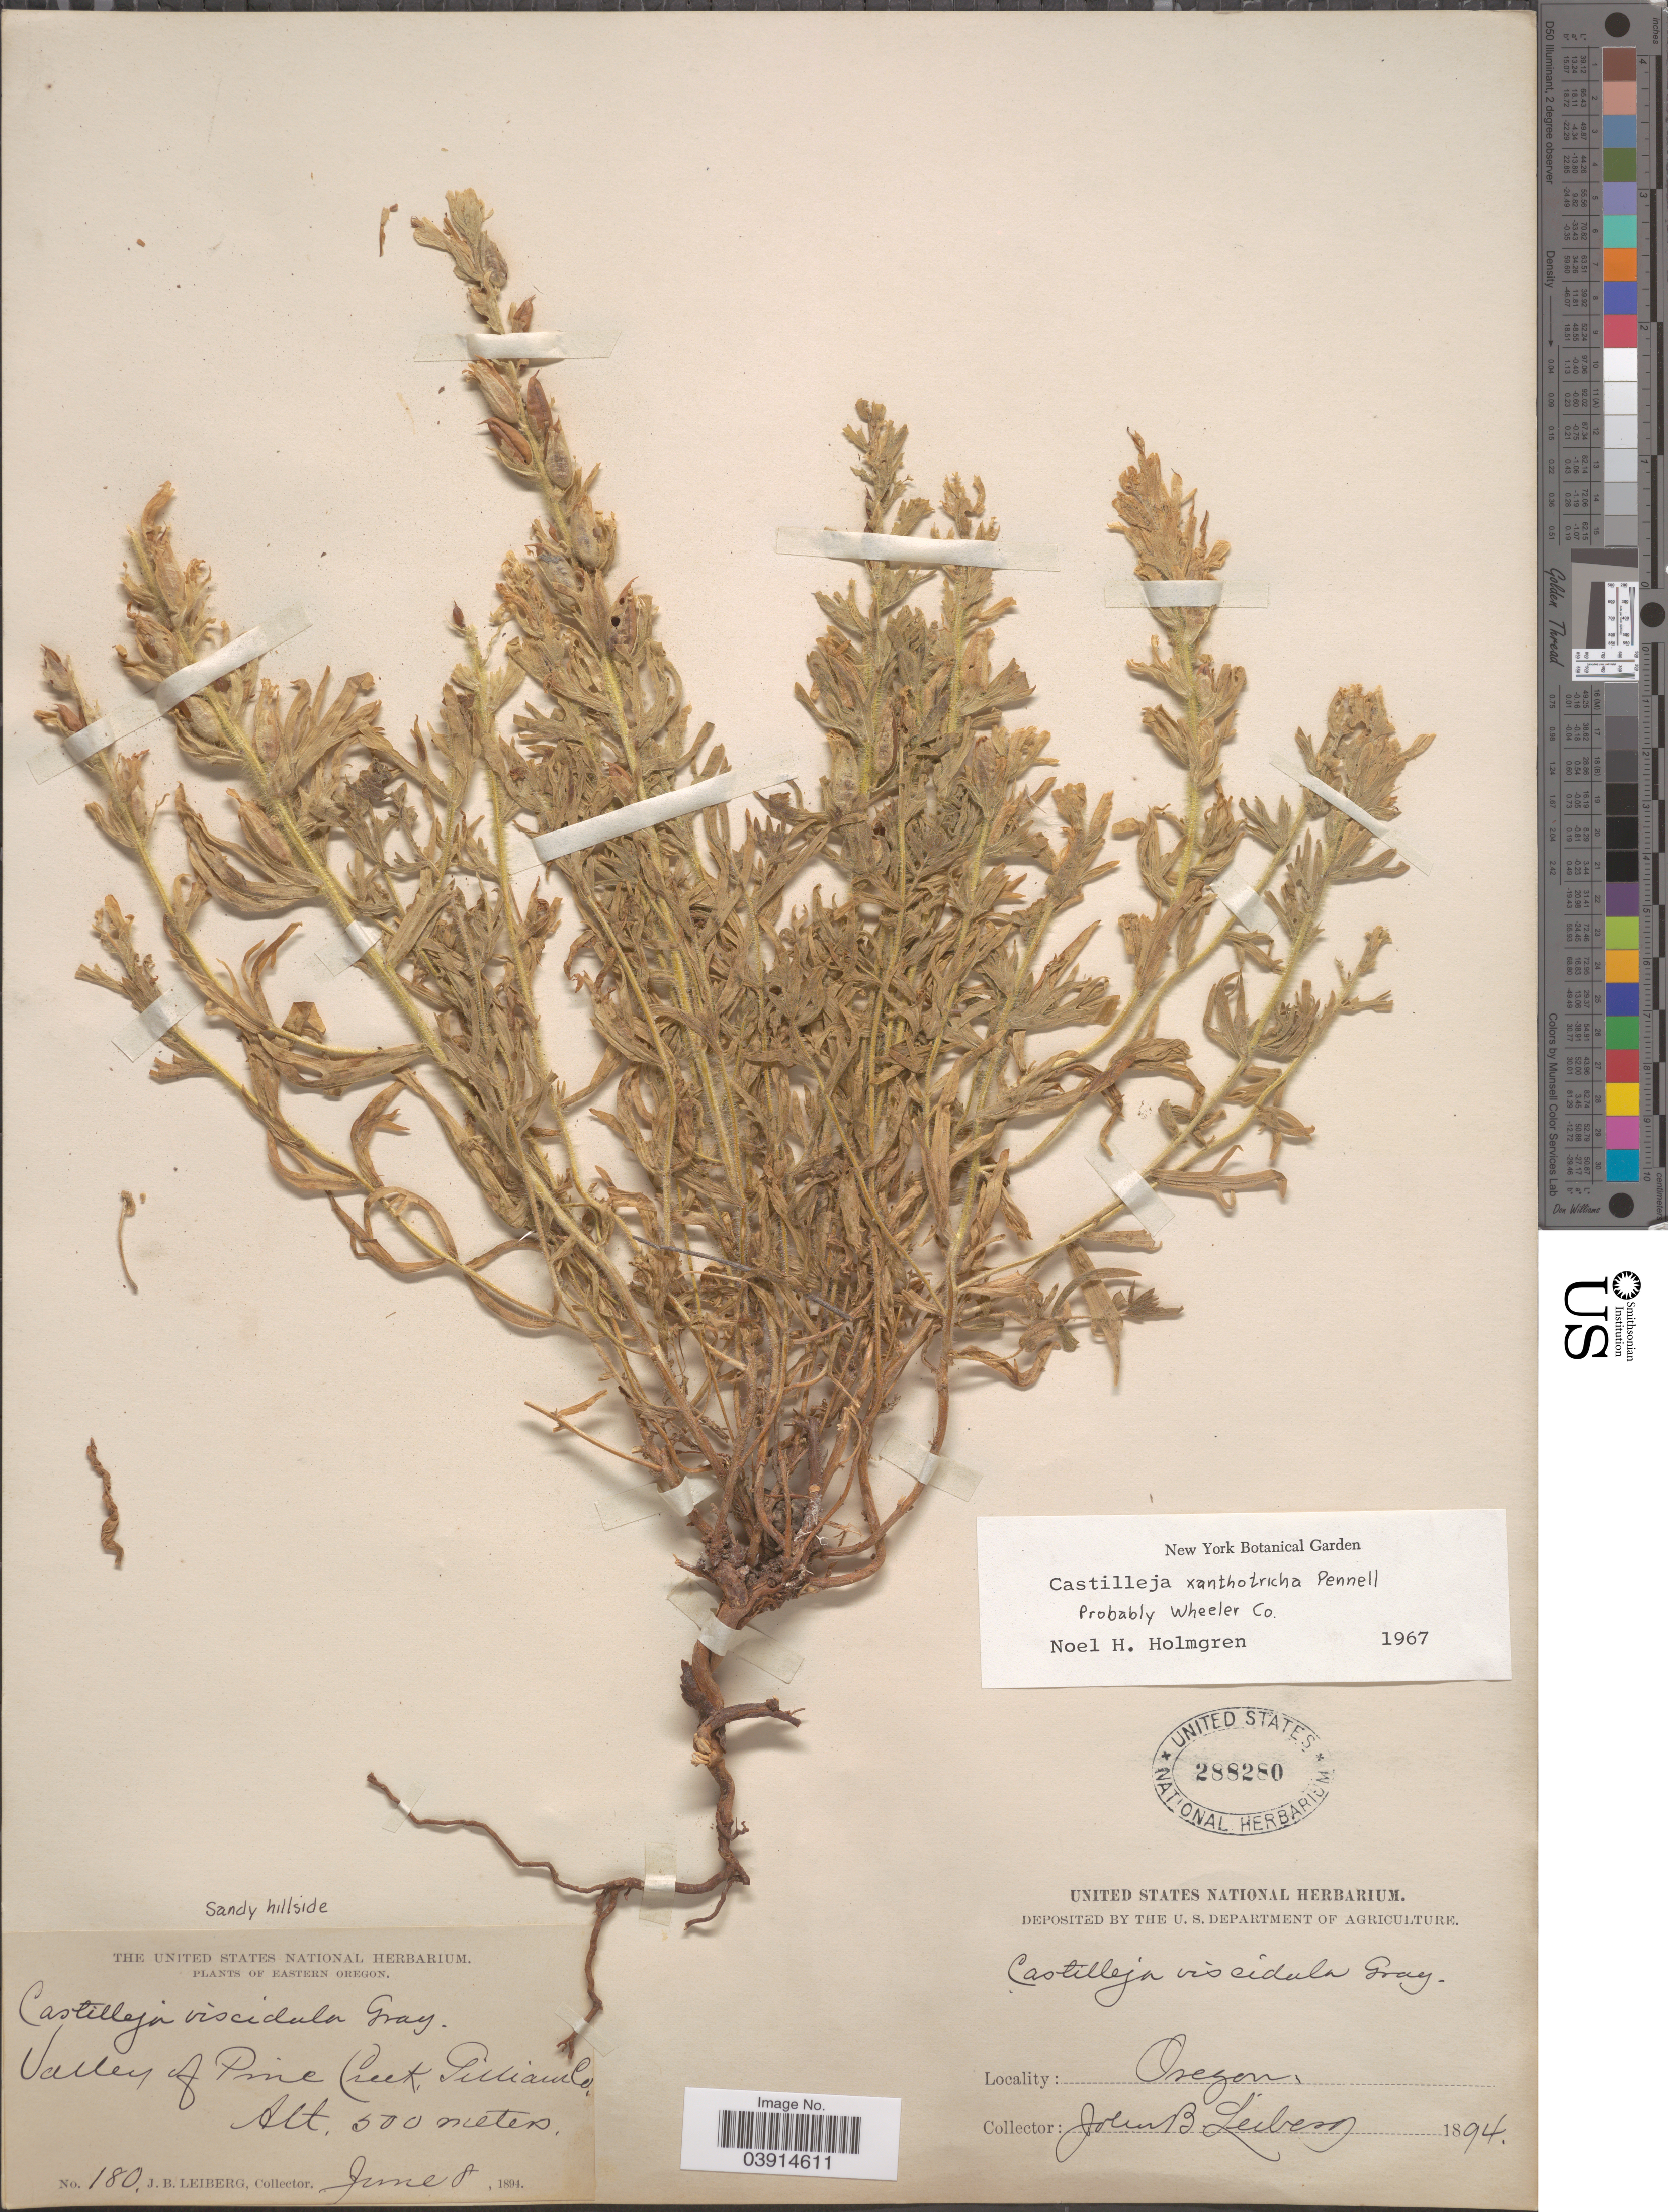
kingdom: Plantae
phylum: Tracheophyta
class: Magnoliopsida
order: Lamiales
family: Orobanchaceae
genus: Castilleja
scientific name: Castilleja xanthotricha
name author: Pennell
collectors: J. B. Leiberg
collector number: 180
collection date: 1894-06-08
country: United States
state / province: Oregon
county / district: Wheeler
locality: Eastern Oregon. Valley of Pine Creek, Gilliam Co.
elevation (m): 500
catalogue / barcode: US 288280